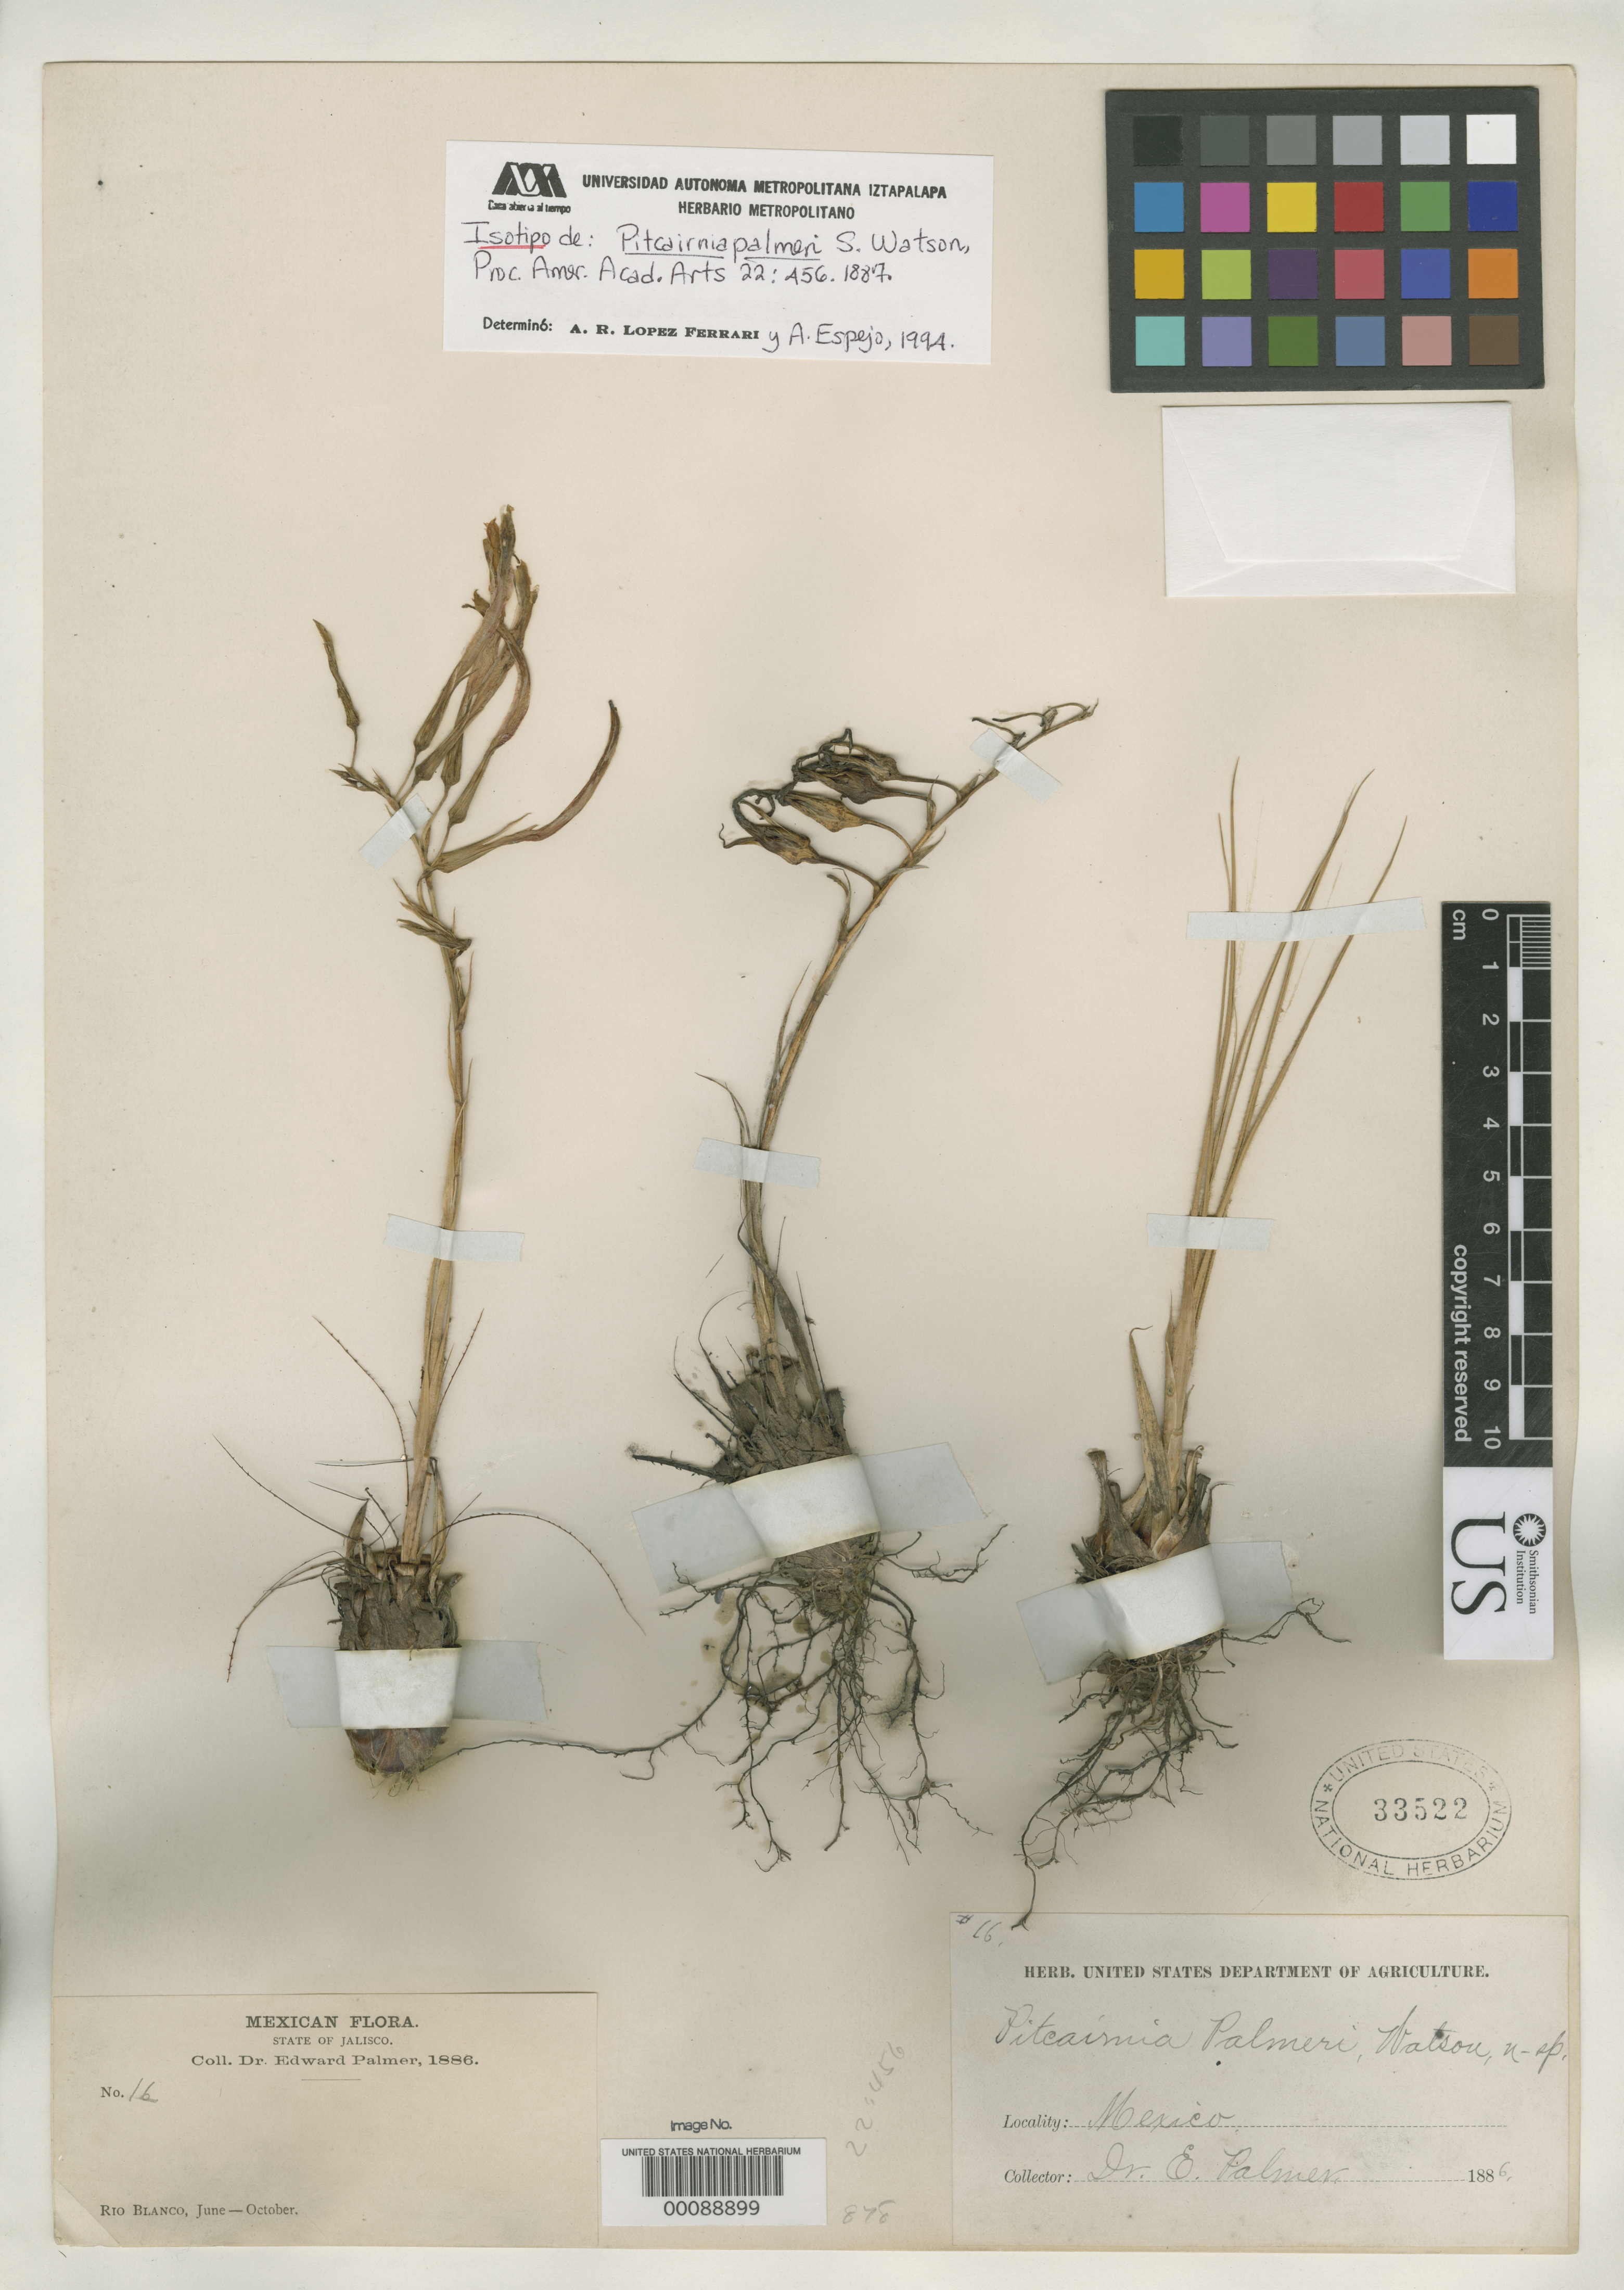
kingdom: Plantae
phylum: Tracheophyta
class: Liliopsida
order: Poales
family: Bromeliaceae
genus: Pitcairnia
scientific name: Pitcairnia palmeri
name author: S. Watson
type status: Isotype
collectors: E. Palmer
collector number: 16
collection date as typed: Jun 1886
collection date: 1886-06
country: Mexico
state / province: Jalisco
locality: Rio Blanco.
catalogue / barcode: US 33522